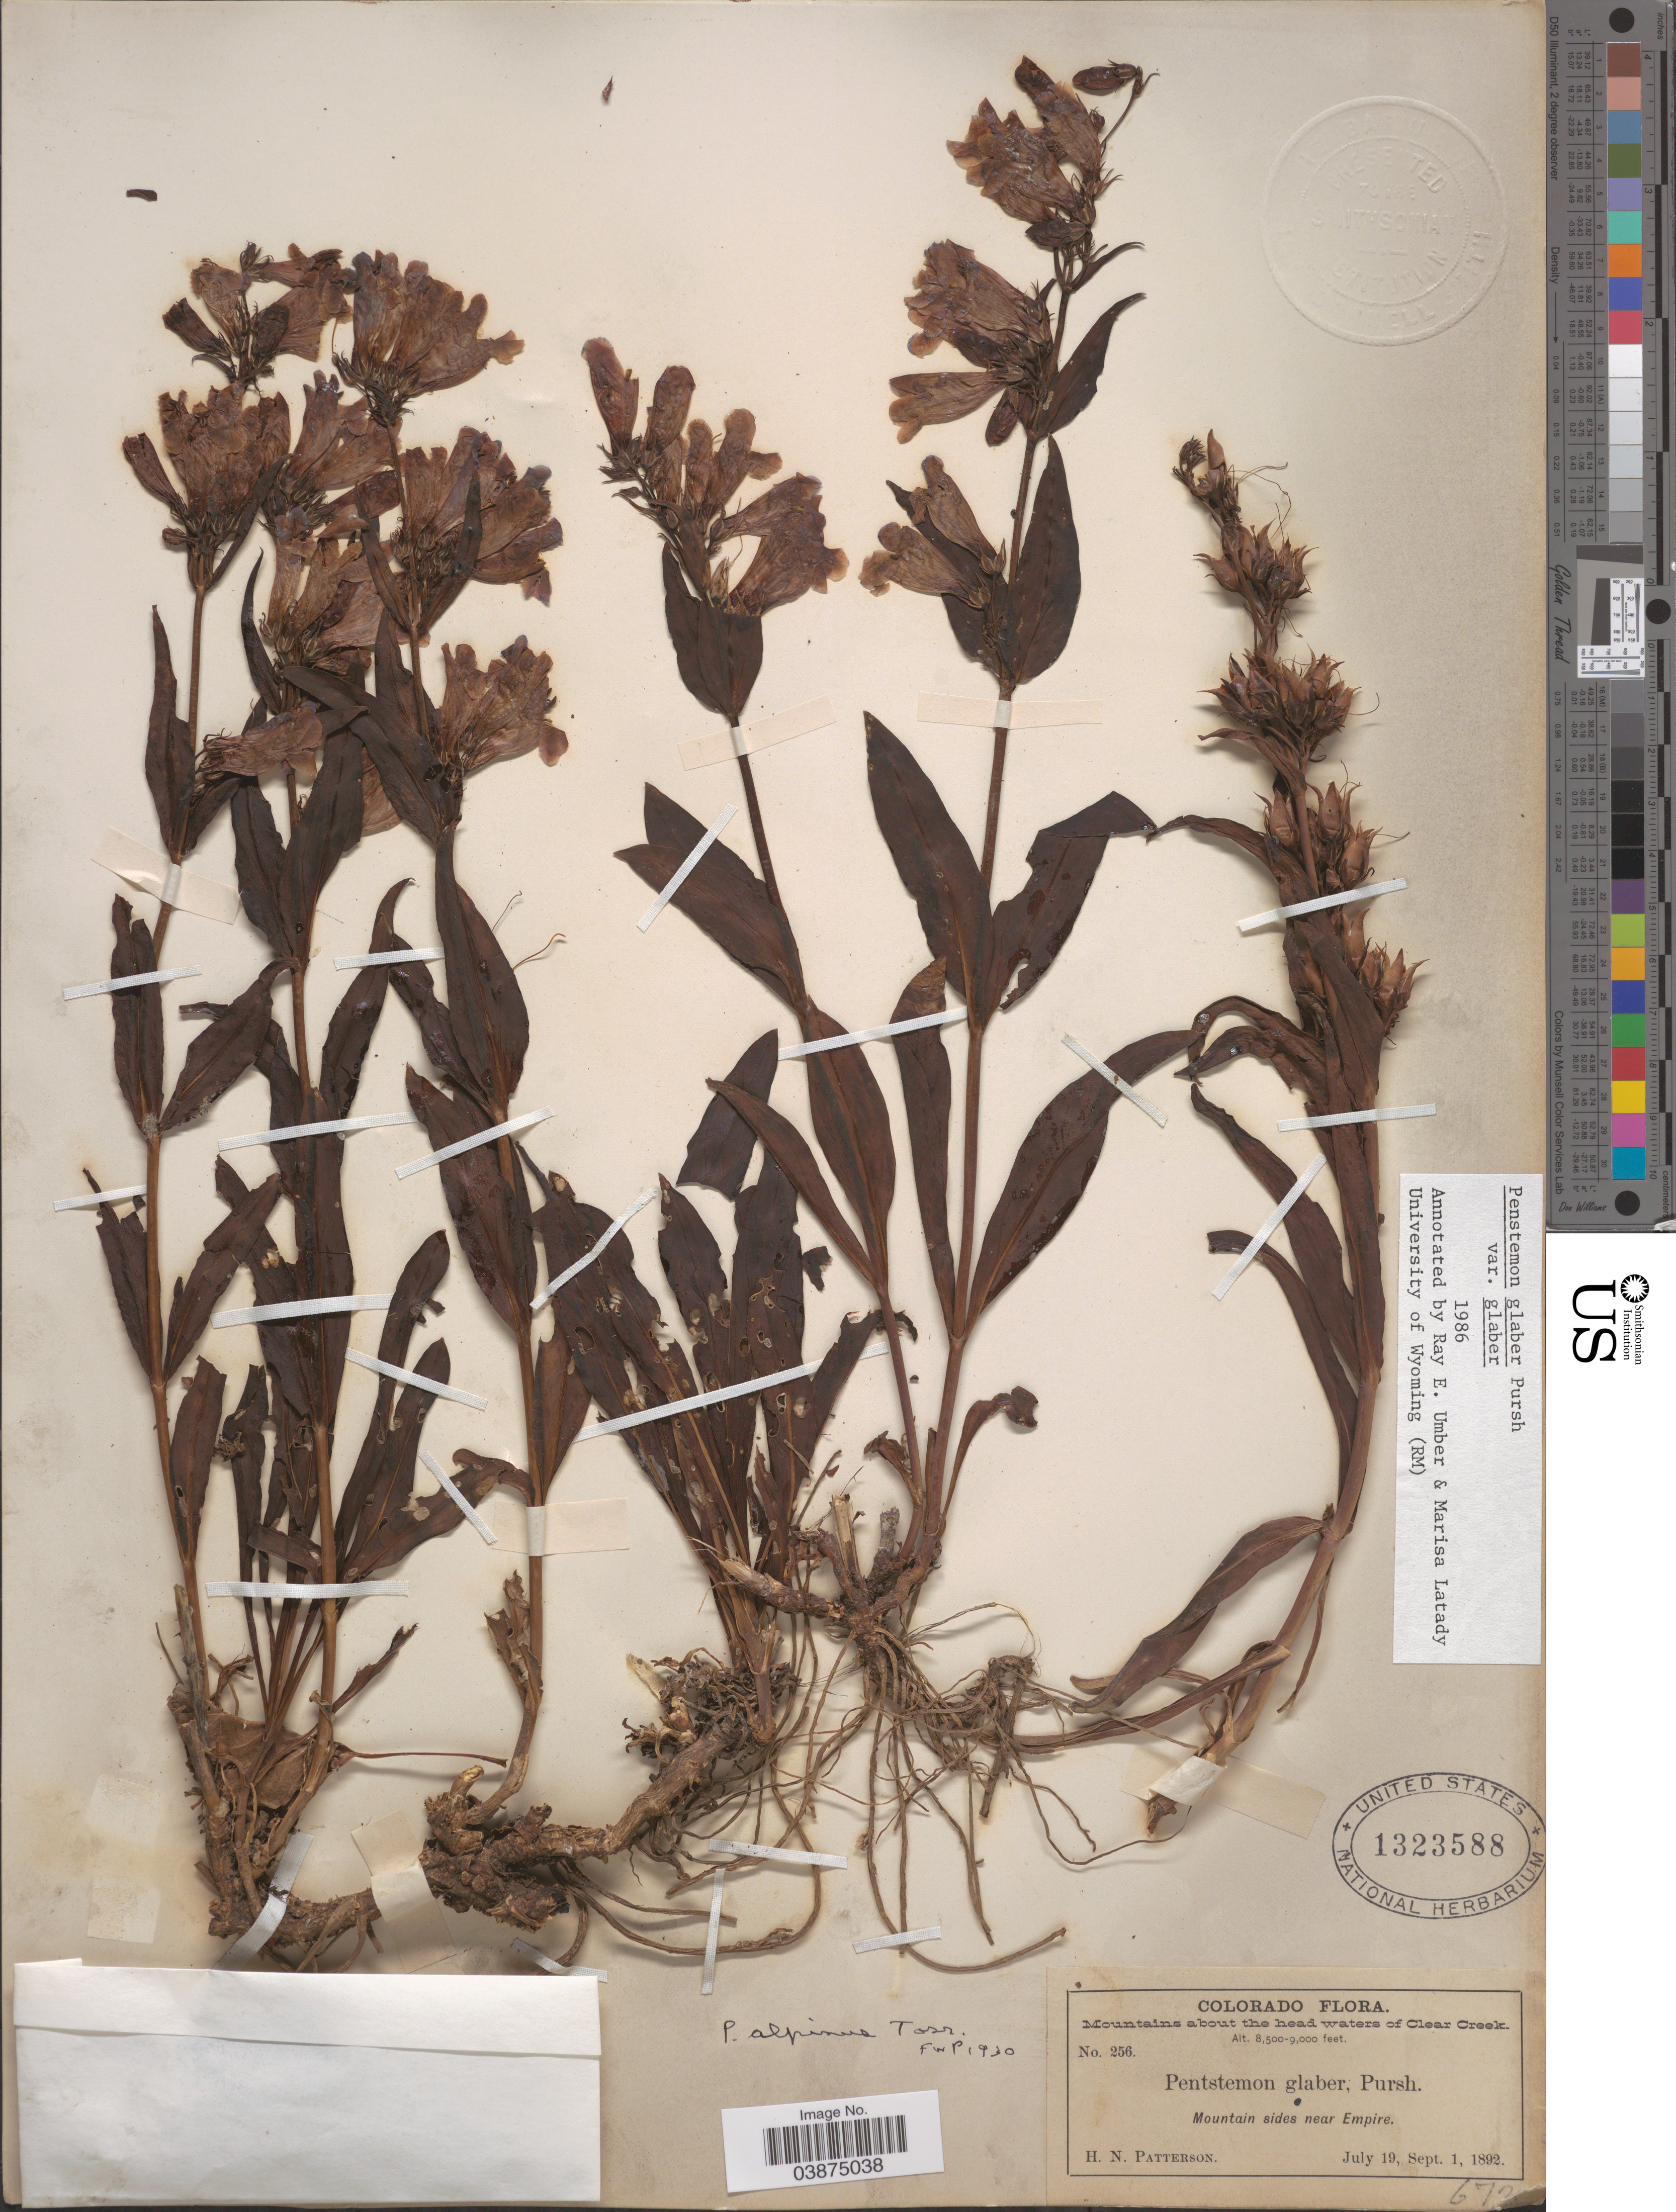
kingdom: Plantae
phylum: Tracheophyta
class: Magnoliopsida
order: Lamiales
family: Plantaginaceae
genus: Penstemon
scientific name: Penstemon glaber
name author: Pursh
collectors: H. N. Patterson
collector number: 256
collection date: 1892-07-19/1892-09-01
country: United States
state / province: Colorado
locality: Mountains about the head waters of Clear Creek. Mountain sides near Empire.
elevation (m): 2591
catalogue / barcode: US 1323588